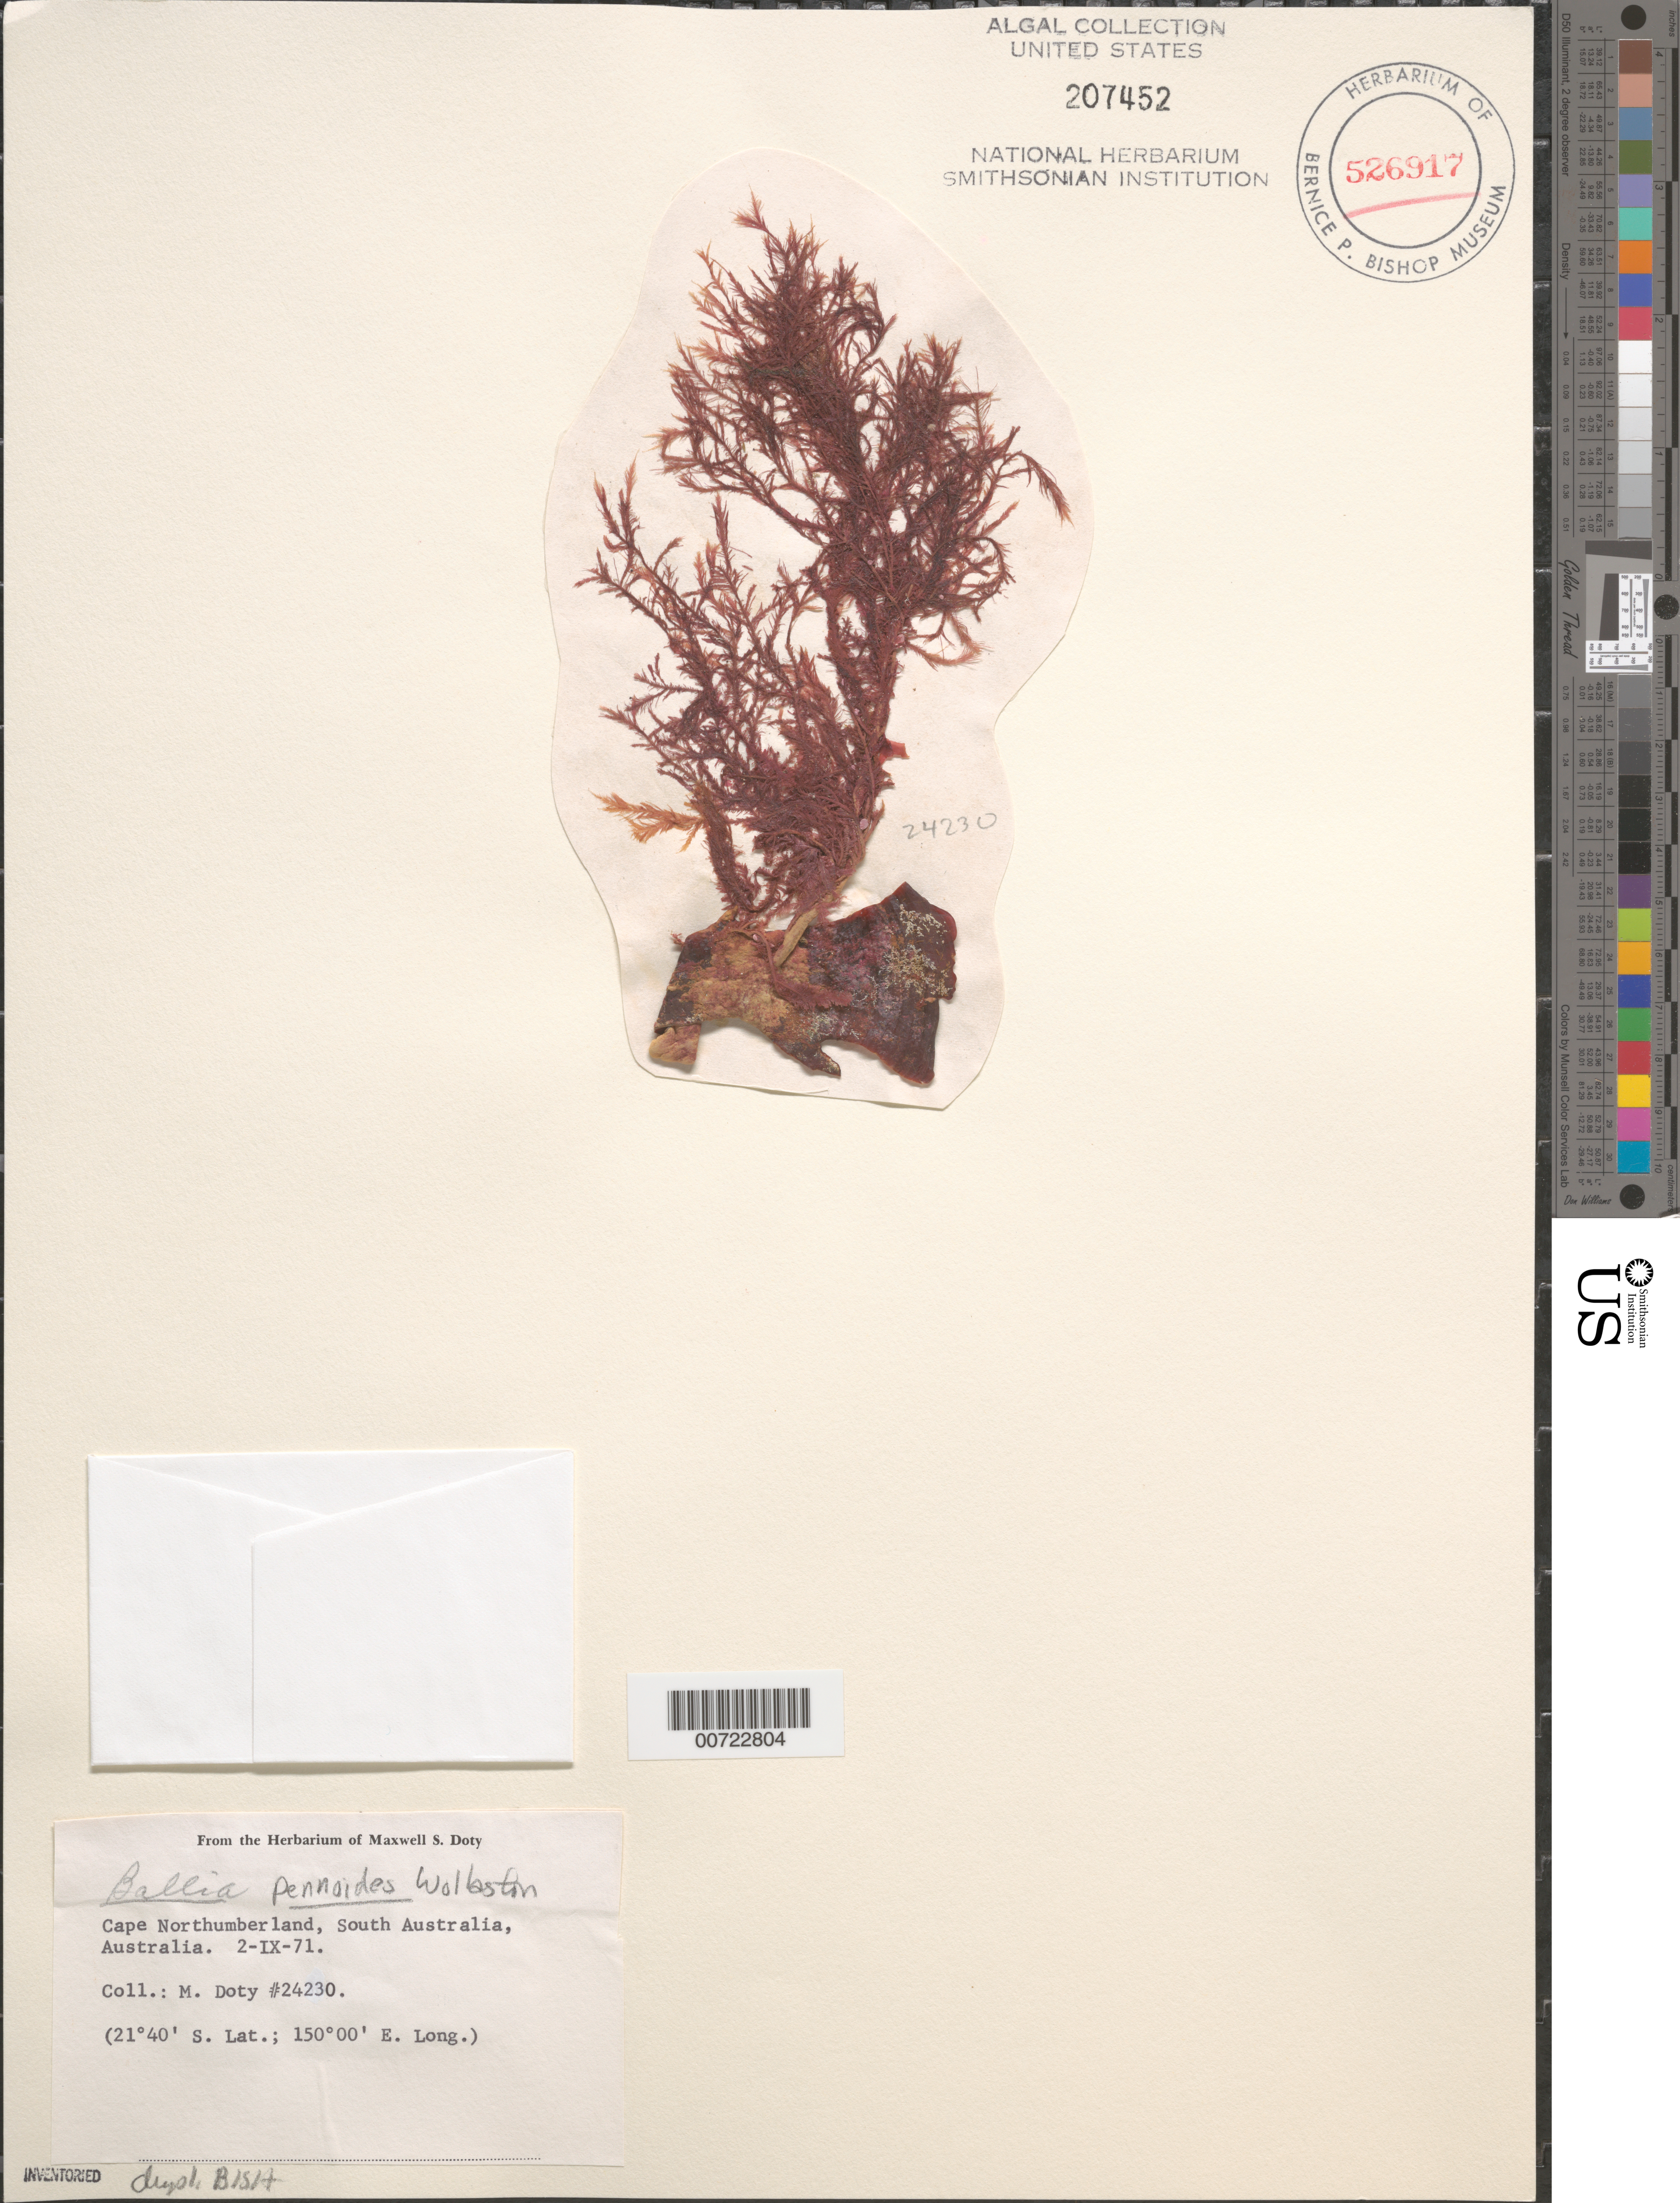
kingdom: Plantae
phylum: Rhodophyta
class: Florideophyceae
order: Balliales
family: Balliaceae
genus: Ballia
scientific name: Ballia pennoides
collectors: M. S. Doty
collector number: MSD 24230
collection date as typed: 02 Sep 1971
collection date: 1971-09-02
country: Australia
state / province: South Australia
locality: Cape Northumberland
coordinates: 21 40' S, 150 00' E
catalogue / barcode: US 207452